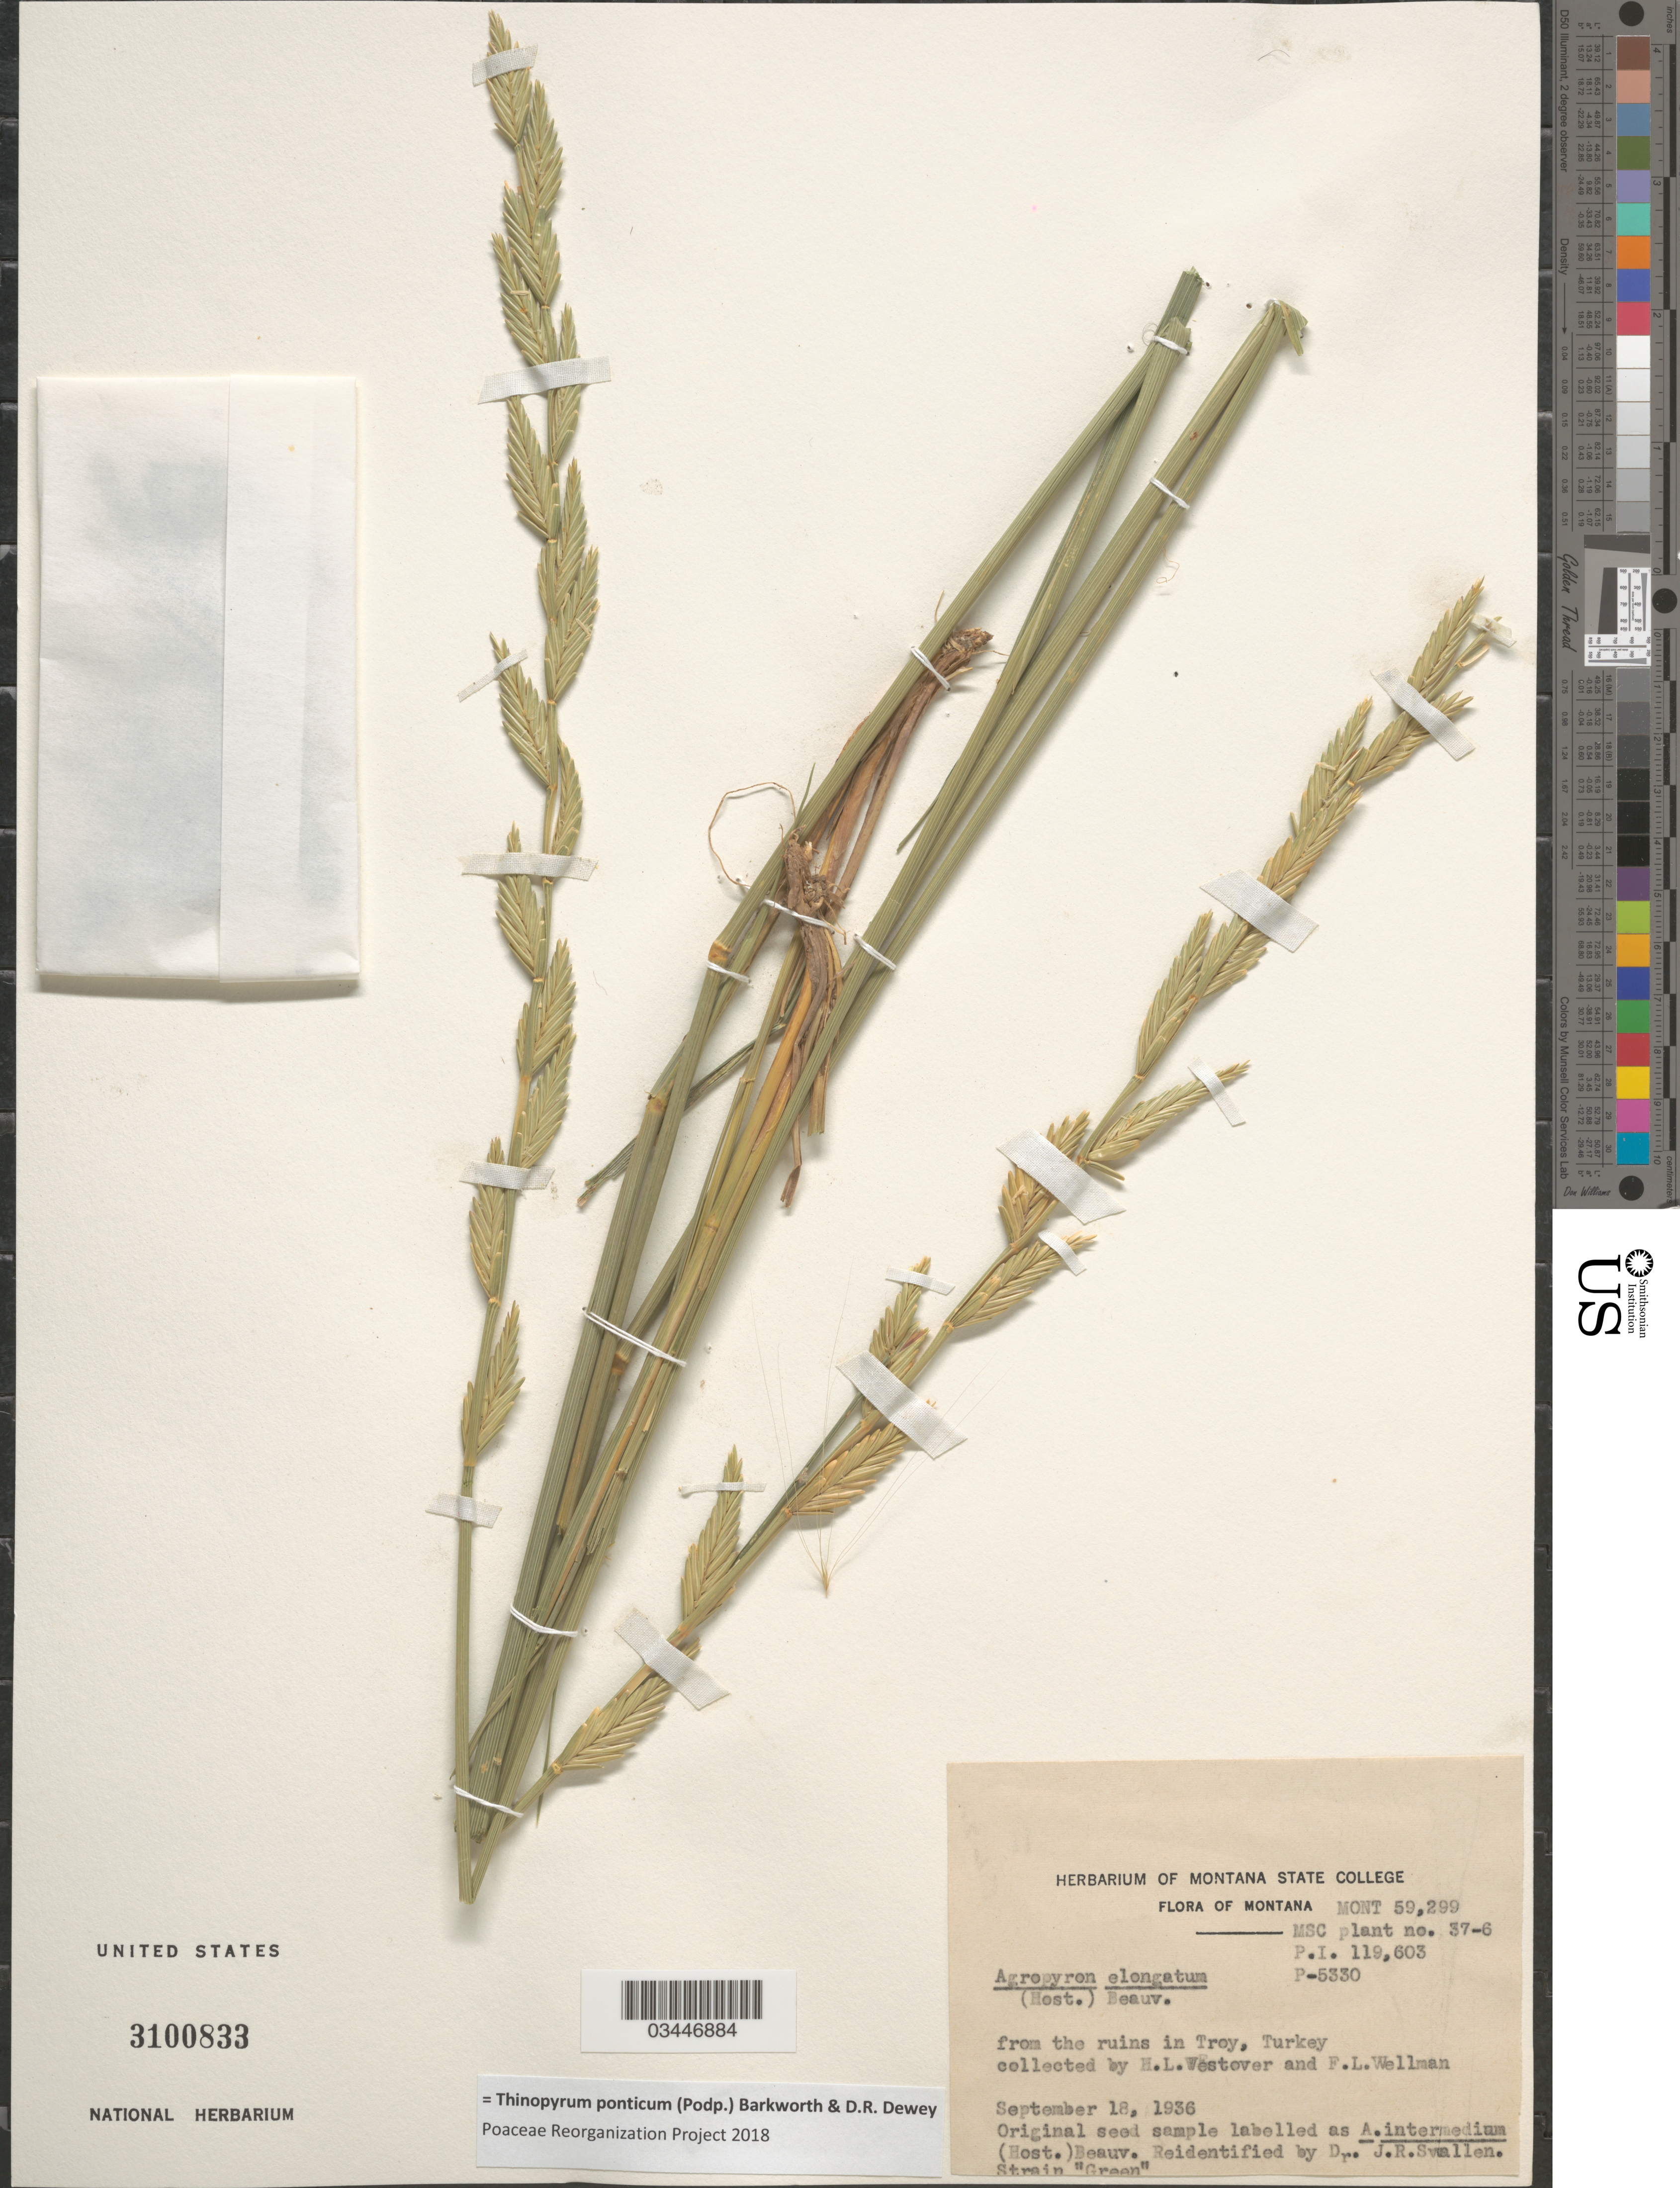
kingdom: Plantae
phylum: Tracheophyta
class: Liliopsida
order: Poales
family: Poaceae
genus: Thinopyrum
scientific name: Thinopyrum ponticum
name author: (Podp.) Barkworth & Dewey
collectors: ex herb. Montana State College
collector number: Mont 59299/37-6/PI 119603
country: United States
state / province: Montana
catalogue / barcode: US 3100833